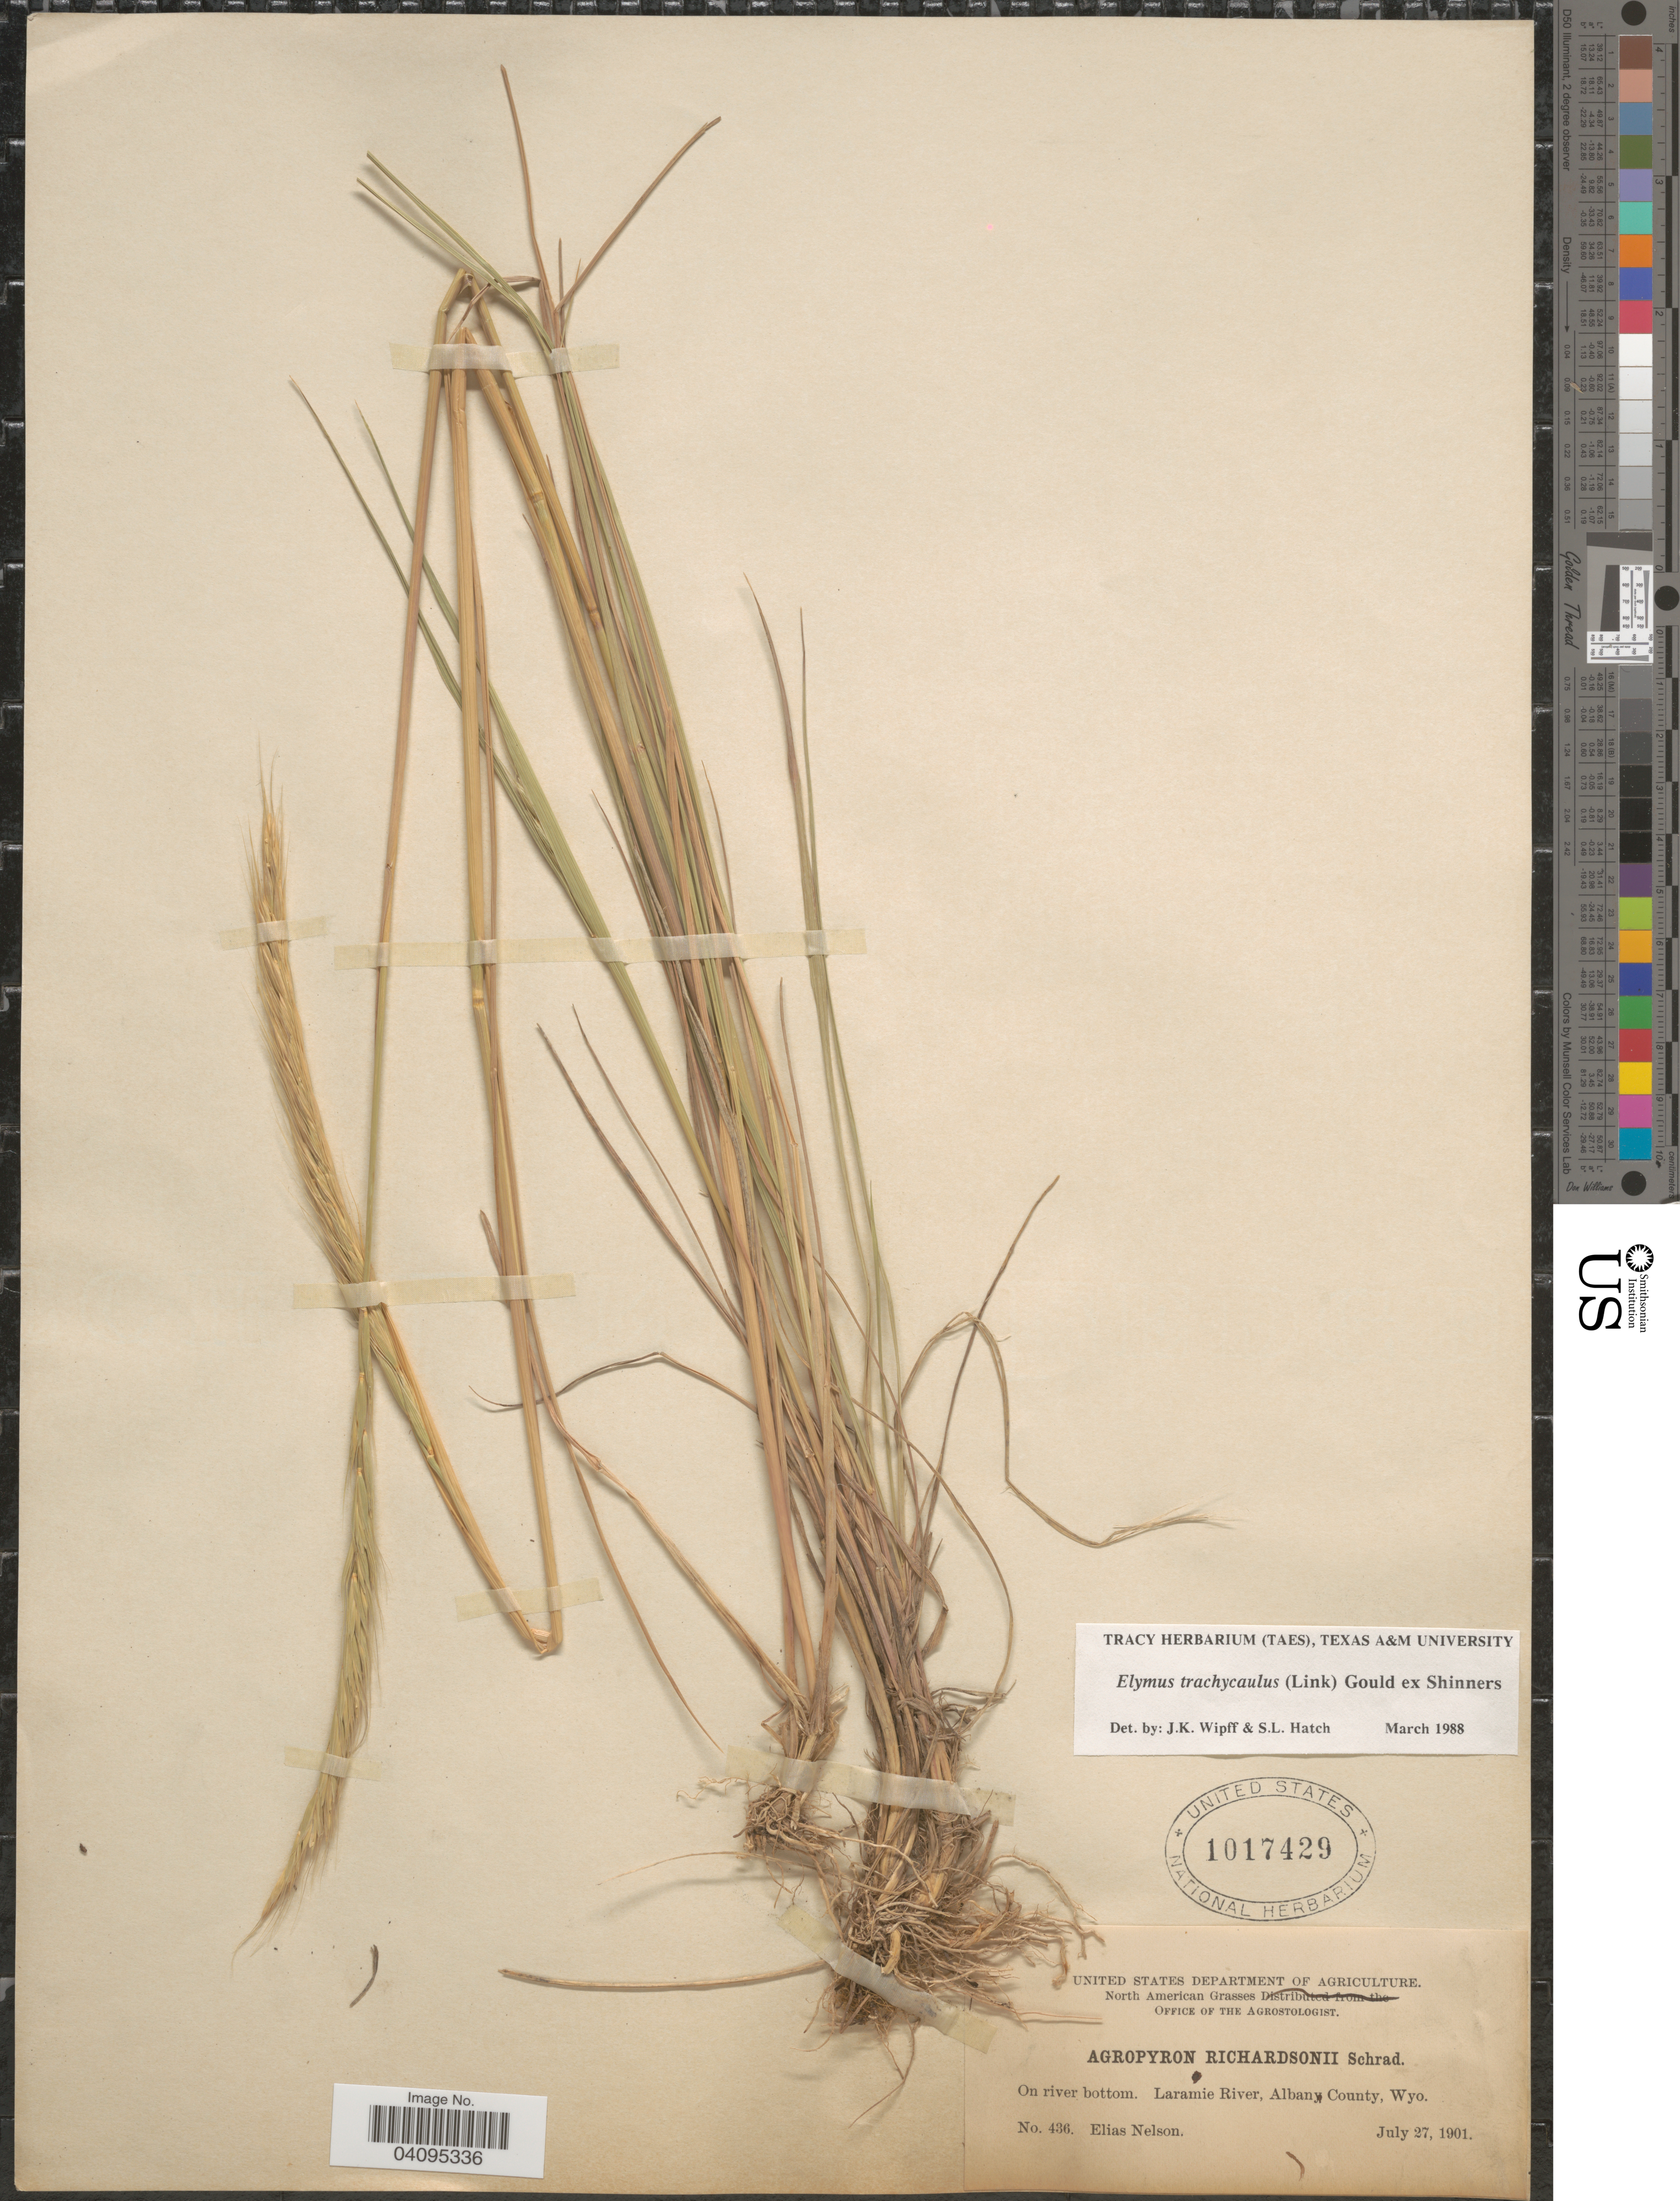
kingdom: Plantae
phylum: Tracheophyta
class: Liliopsida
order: Poales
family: Poaceae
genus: Elymus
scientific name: Elymus trachycaulus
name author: (Link) Gould ex Shinners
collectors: E. Nelson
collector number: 436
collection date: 1901-07-27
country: United States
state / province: Wyoming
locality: On river bottom. Laramie River, Albany County.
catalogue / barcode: US 1017429